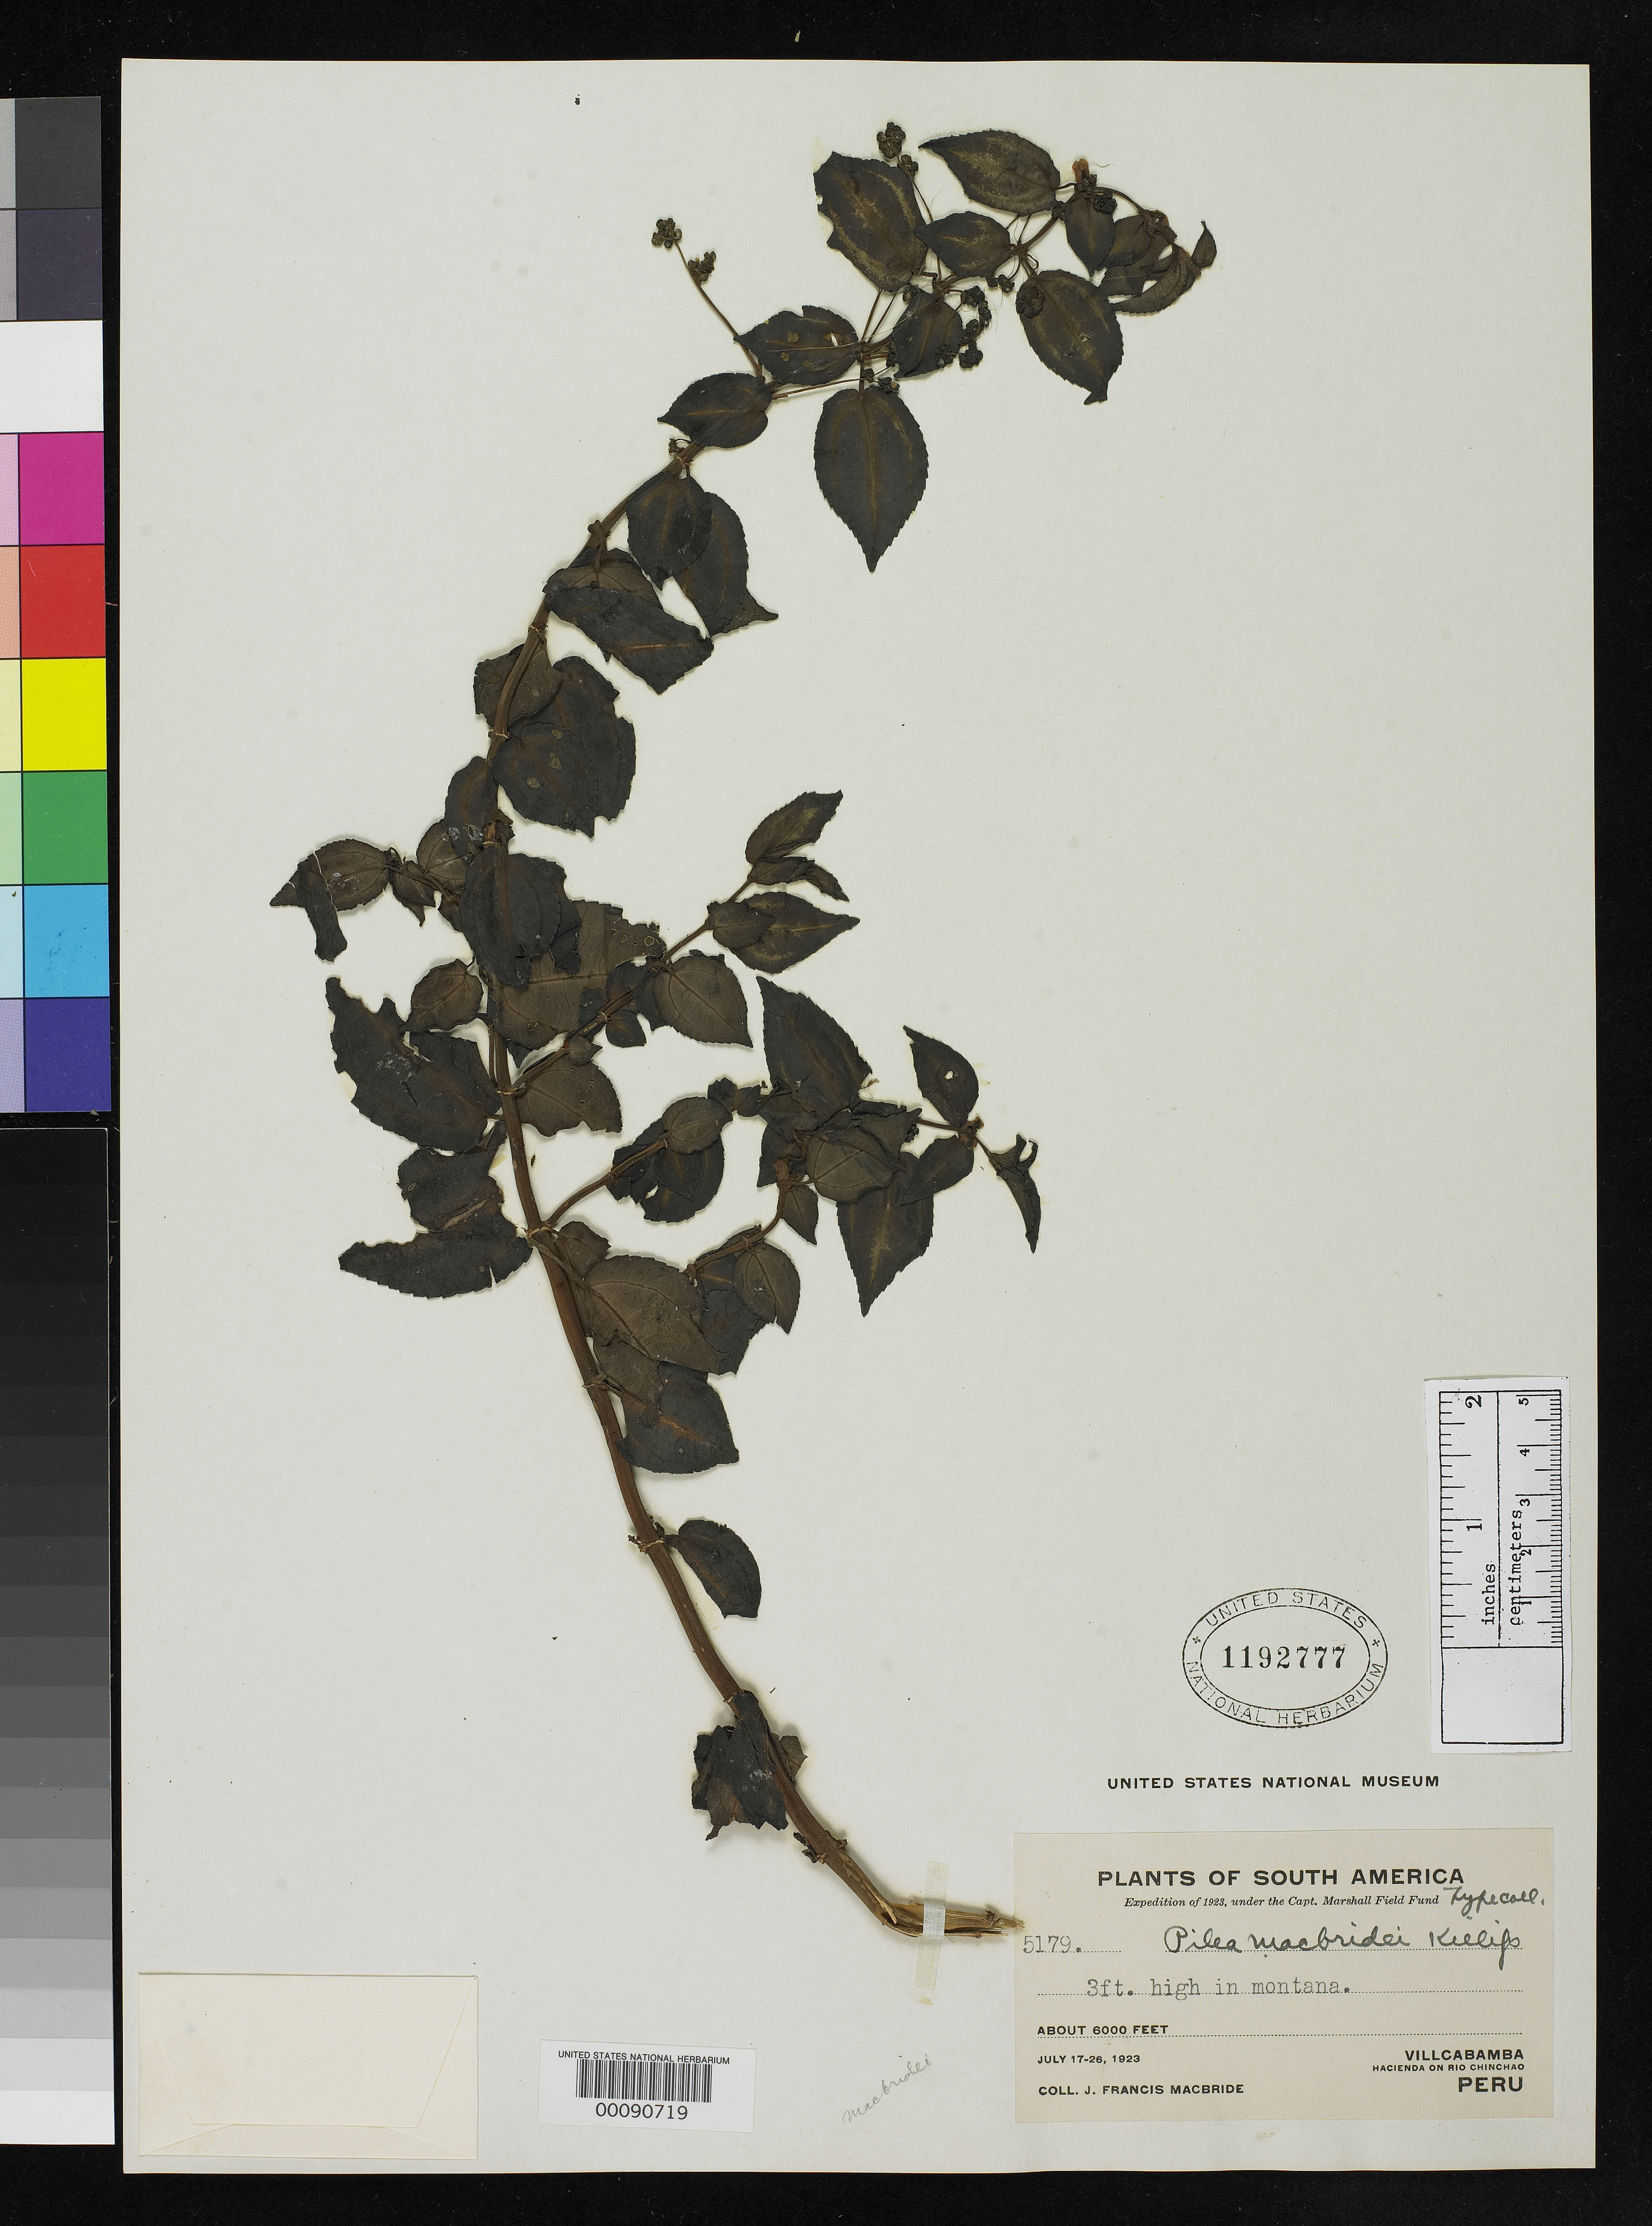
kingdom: Plantae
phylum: Tracheophyta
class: Magnoliopsida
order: Rosales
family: Urticaceae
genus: Pilea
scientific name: Pilea macbridei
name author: Killip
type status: Isotype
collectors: J. F. Macbride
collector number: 5179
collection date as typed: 17 Jul 1923 to 26 Jul 1923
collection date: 1923-07-17/1923-07-26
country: Peru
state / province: Huánuco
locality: Villacabamba, Río Chinchao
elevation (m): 2800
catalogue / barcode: US 1192777